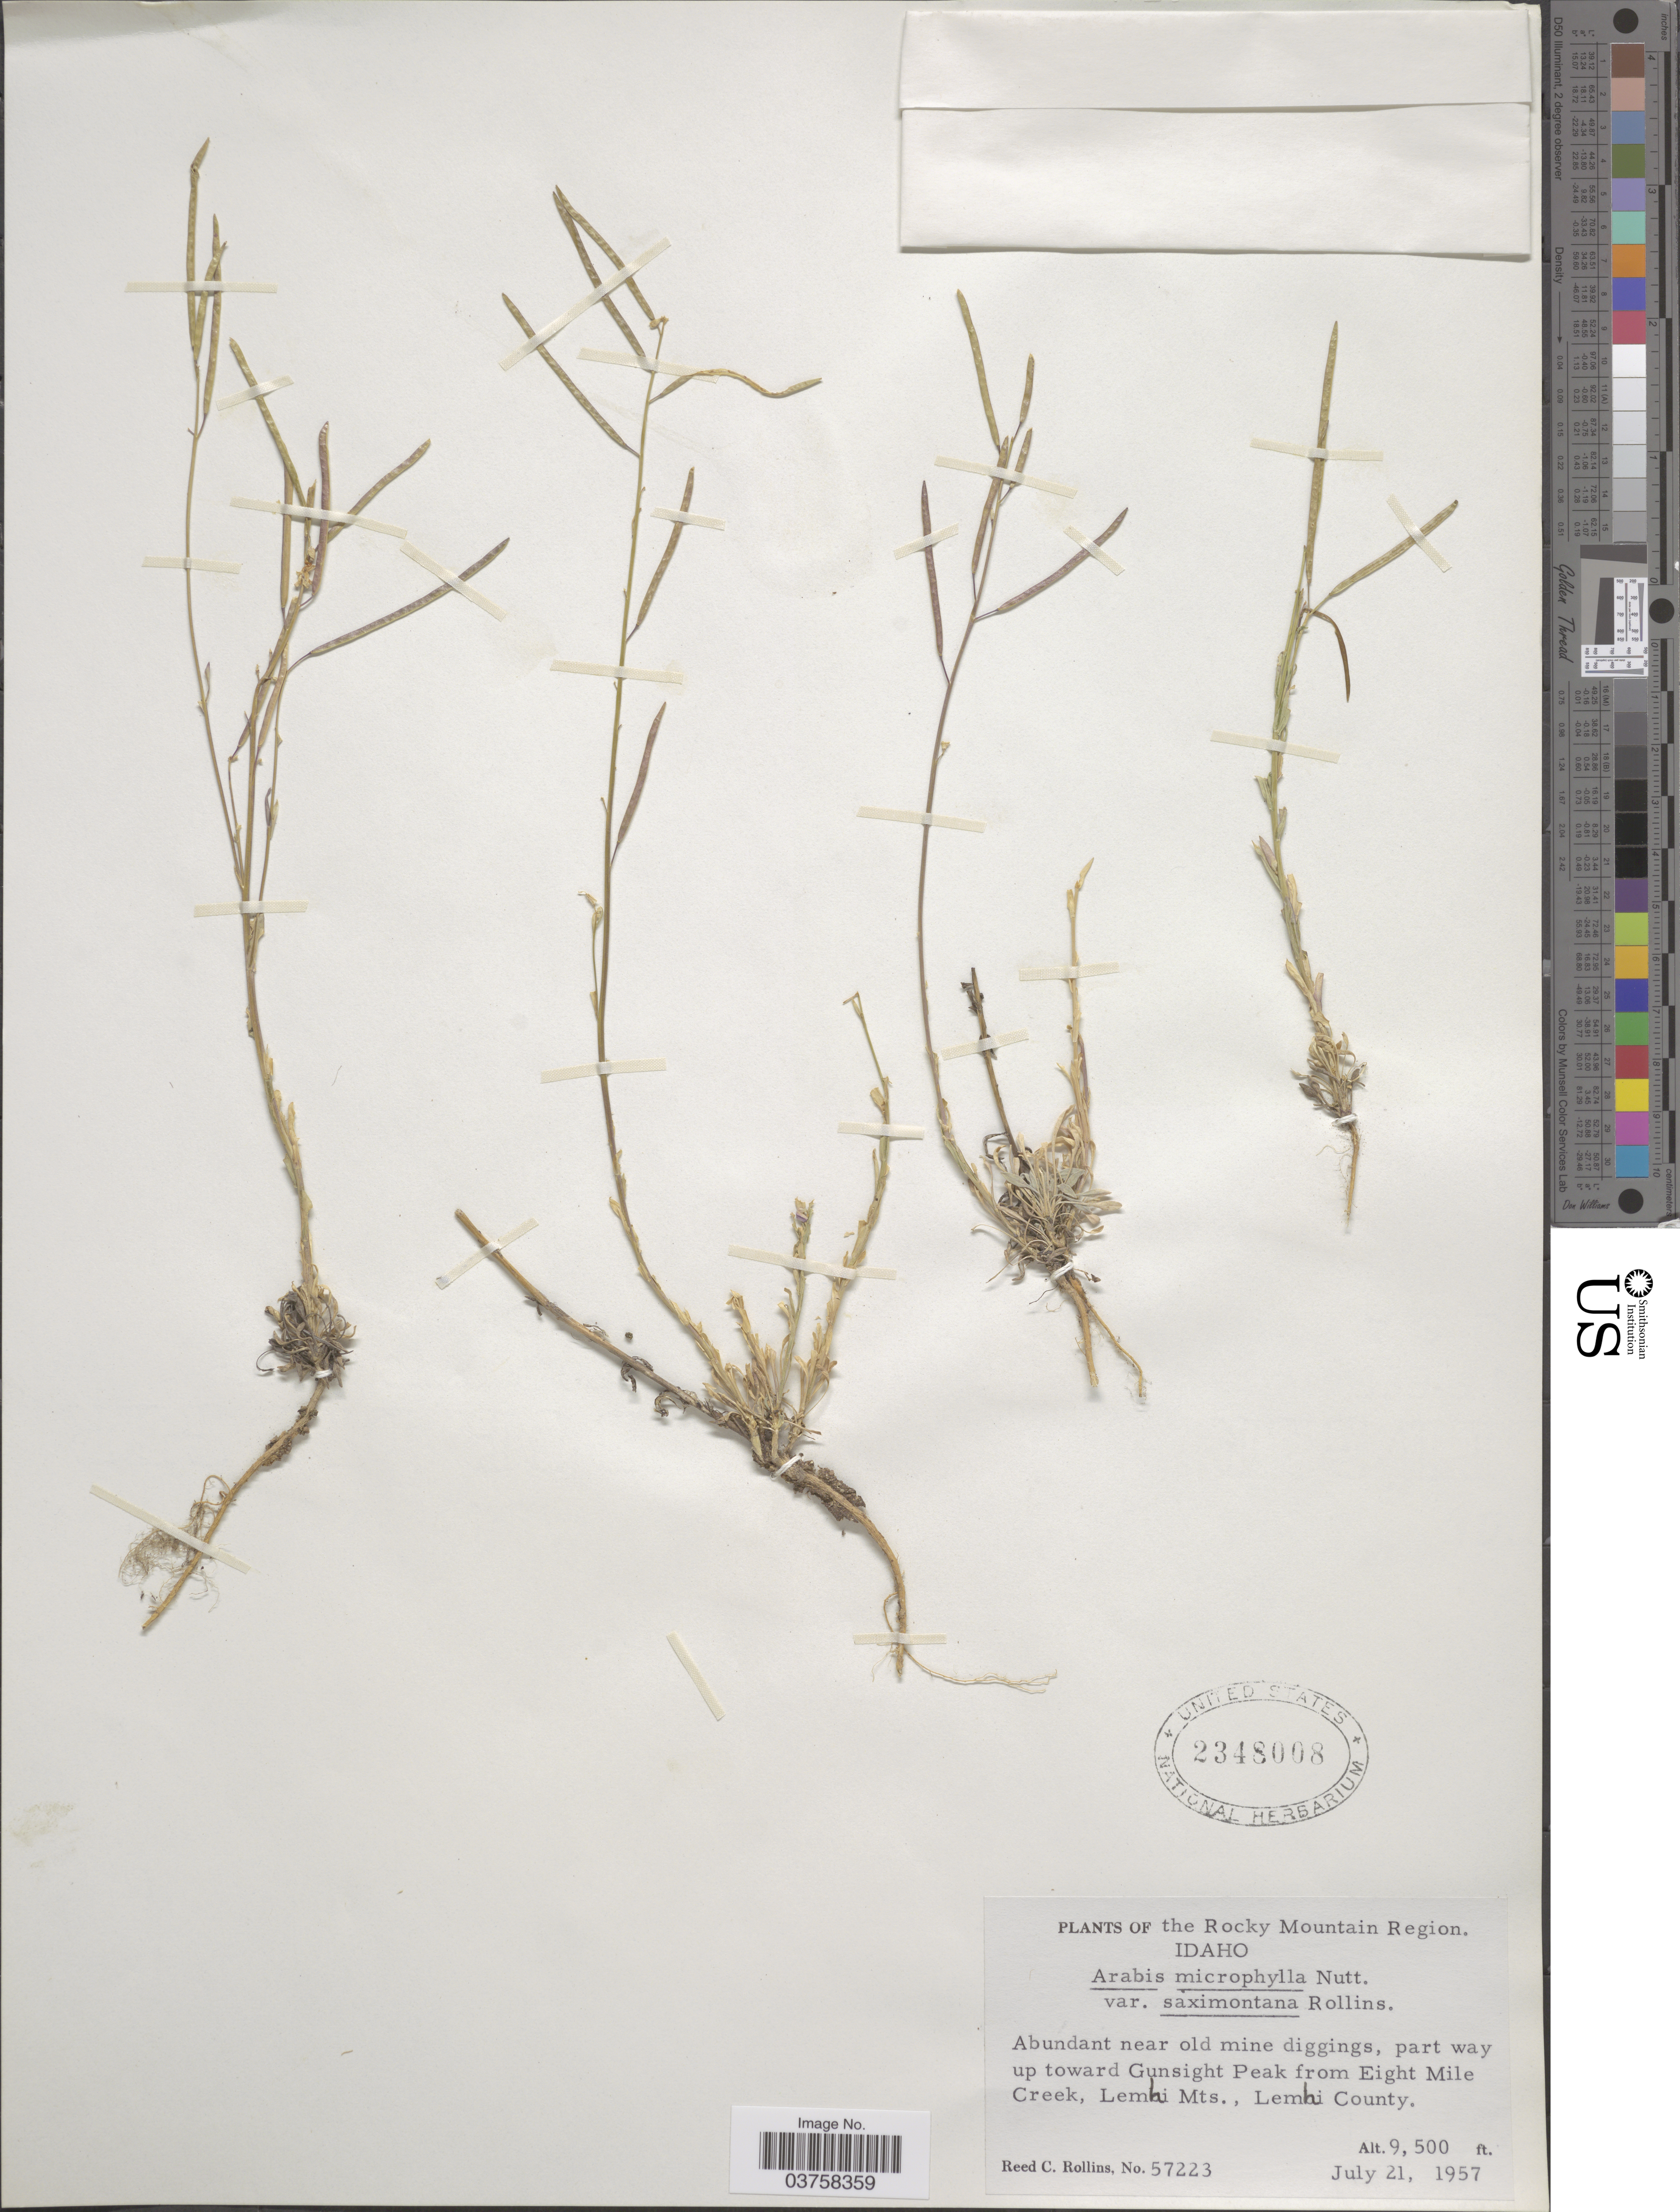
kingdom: Plantae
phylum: Tracheophyta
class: Magnoliopsida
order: Brassicales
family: Brassicaceae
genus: Arabis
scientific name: Arabis microphylla var. saximontana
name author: Rollins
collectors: R. C. Rollins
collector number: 57223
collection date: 1957-07-21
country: United States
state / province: Idaho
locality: The Rocky Mountain Region. Abundant near old mine diggings, part way up toward Gunsight Peak from Eight Mile Creek, Lemhi Mts., Lemhi County.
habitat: abundant near old mine diggings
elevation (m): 2896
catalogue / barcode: US 2348008